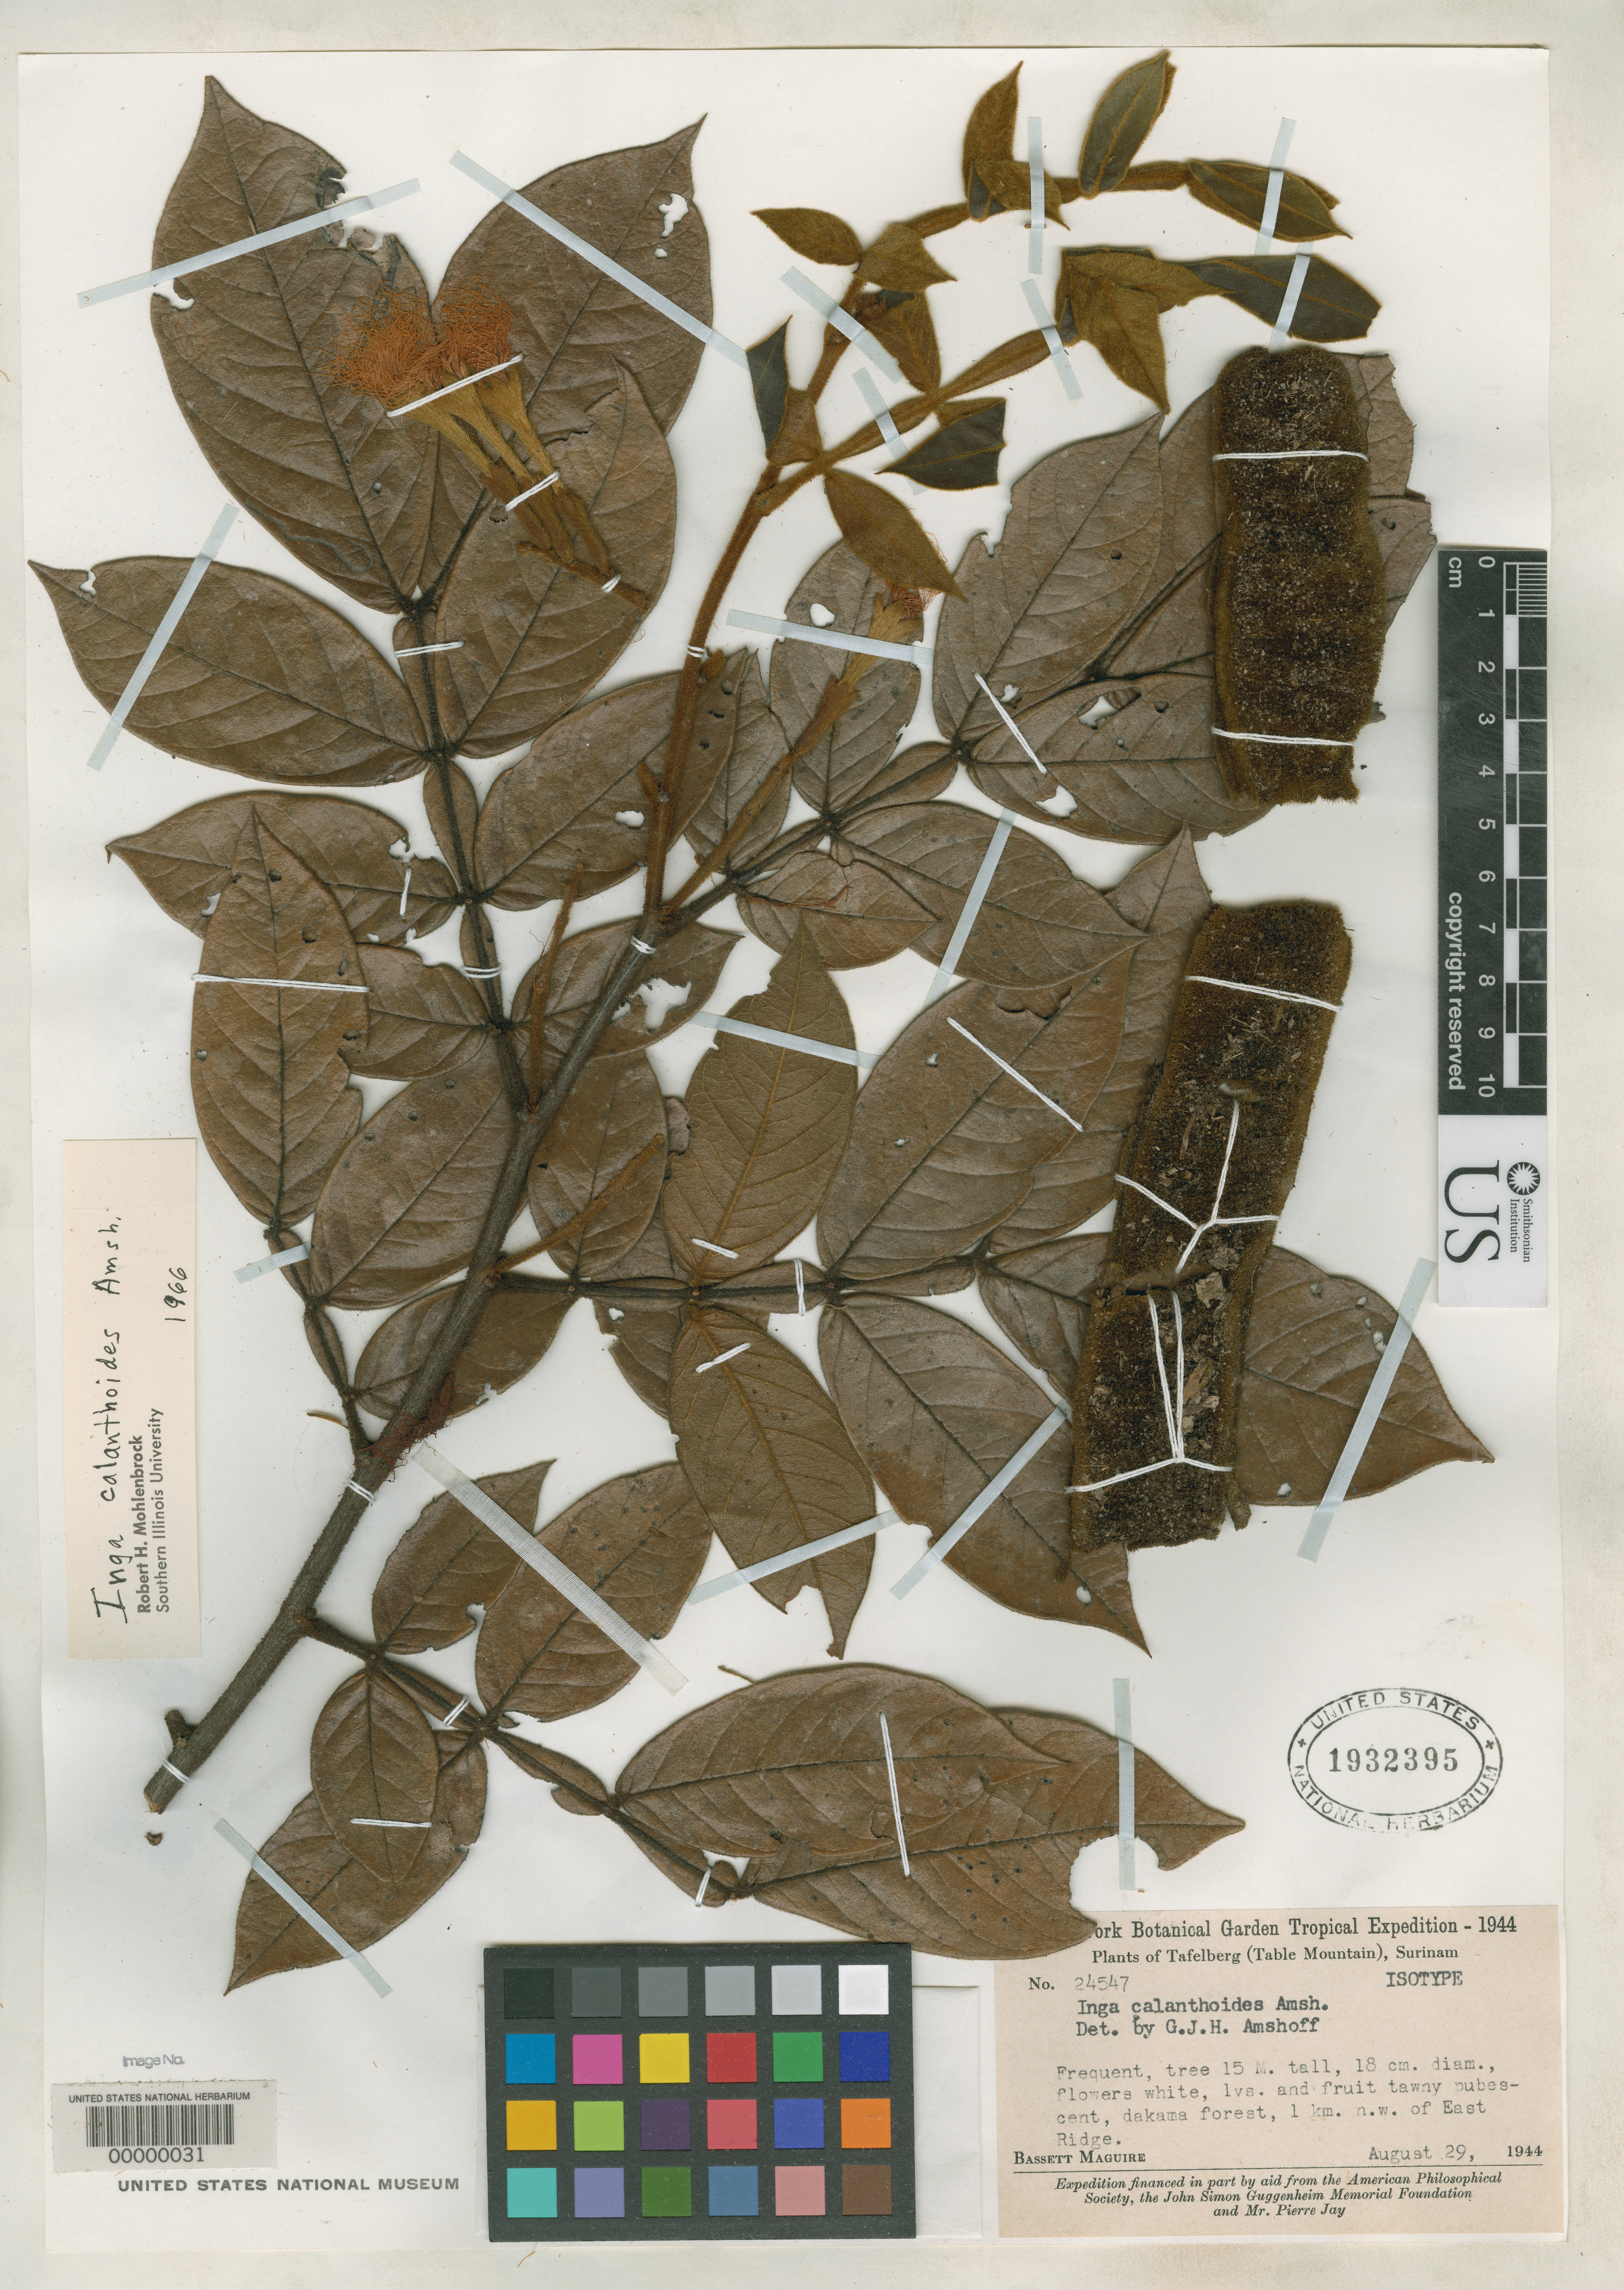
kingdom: Plantae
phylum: Tracheophyta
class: Magnoliopsida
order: Fabales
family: Fabaceae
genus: Inga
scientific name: Inga calanthoides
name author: Amshoff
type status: Isotype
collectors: B. Maguire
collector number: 24547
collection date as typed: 29 Aug 1944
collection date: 1944-08-29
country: Suriname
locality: Tafelberg, 1 km. NW of east ridge.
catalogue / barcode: US 1932395